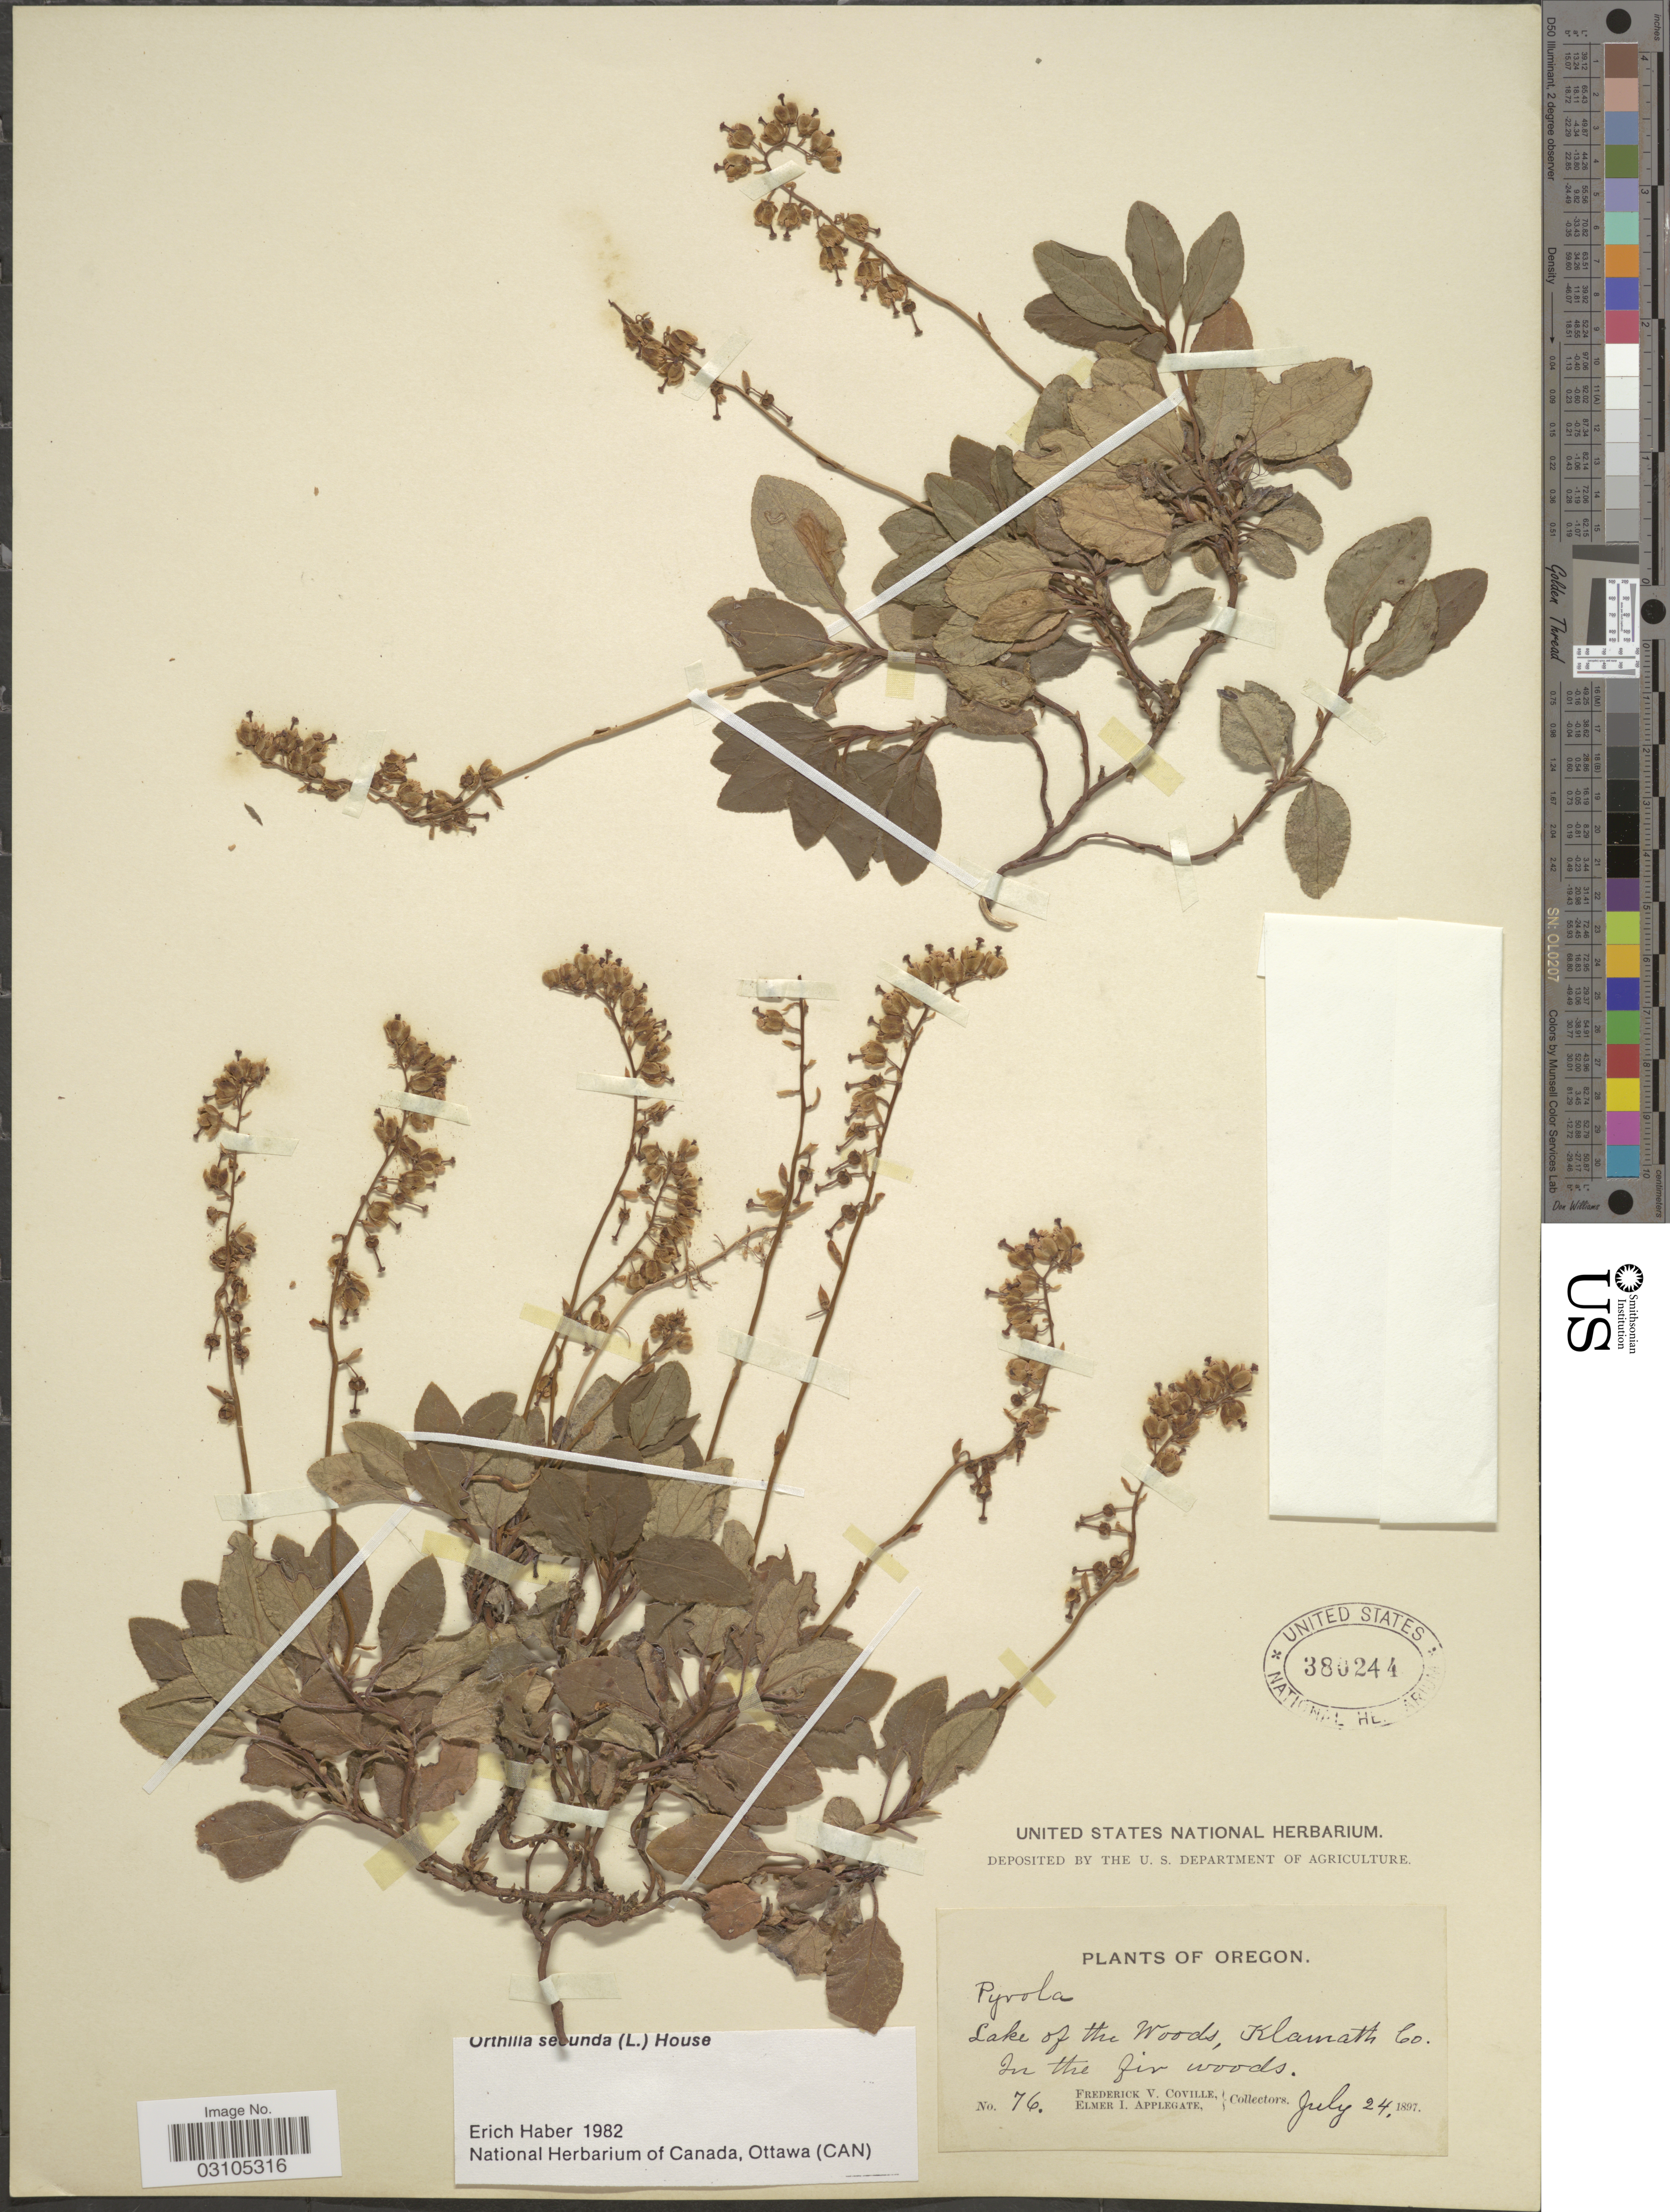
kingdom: Plantae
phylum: Tracheophyta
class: Magnoliopsida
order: Ericales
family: Ericaceae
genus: Orthilia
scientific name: Orthilia secunda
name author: (L.) House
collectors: F. V. Coville & E. I. Applegate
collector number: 76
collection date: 1897-07-24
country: United States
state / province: Oregon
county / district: Klamath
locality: Lake of the Woods, Klamath Co.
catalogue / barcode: US 380244